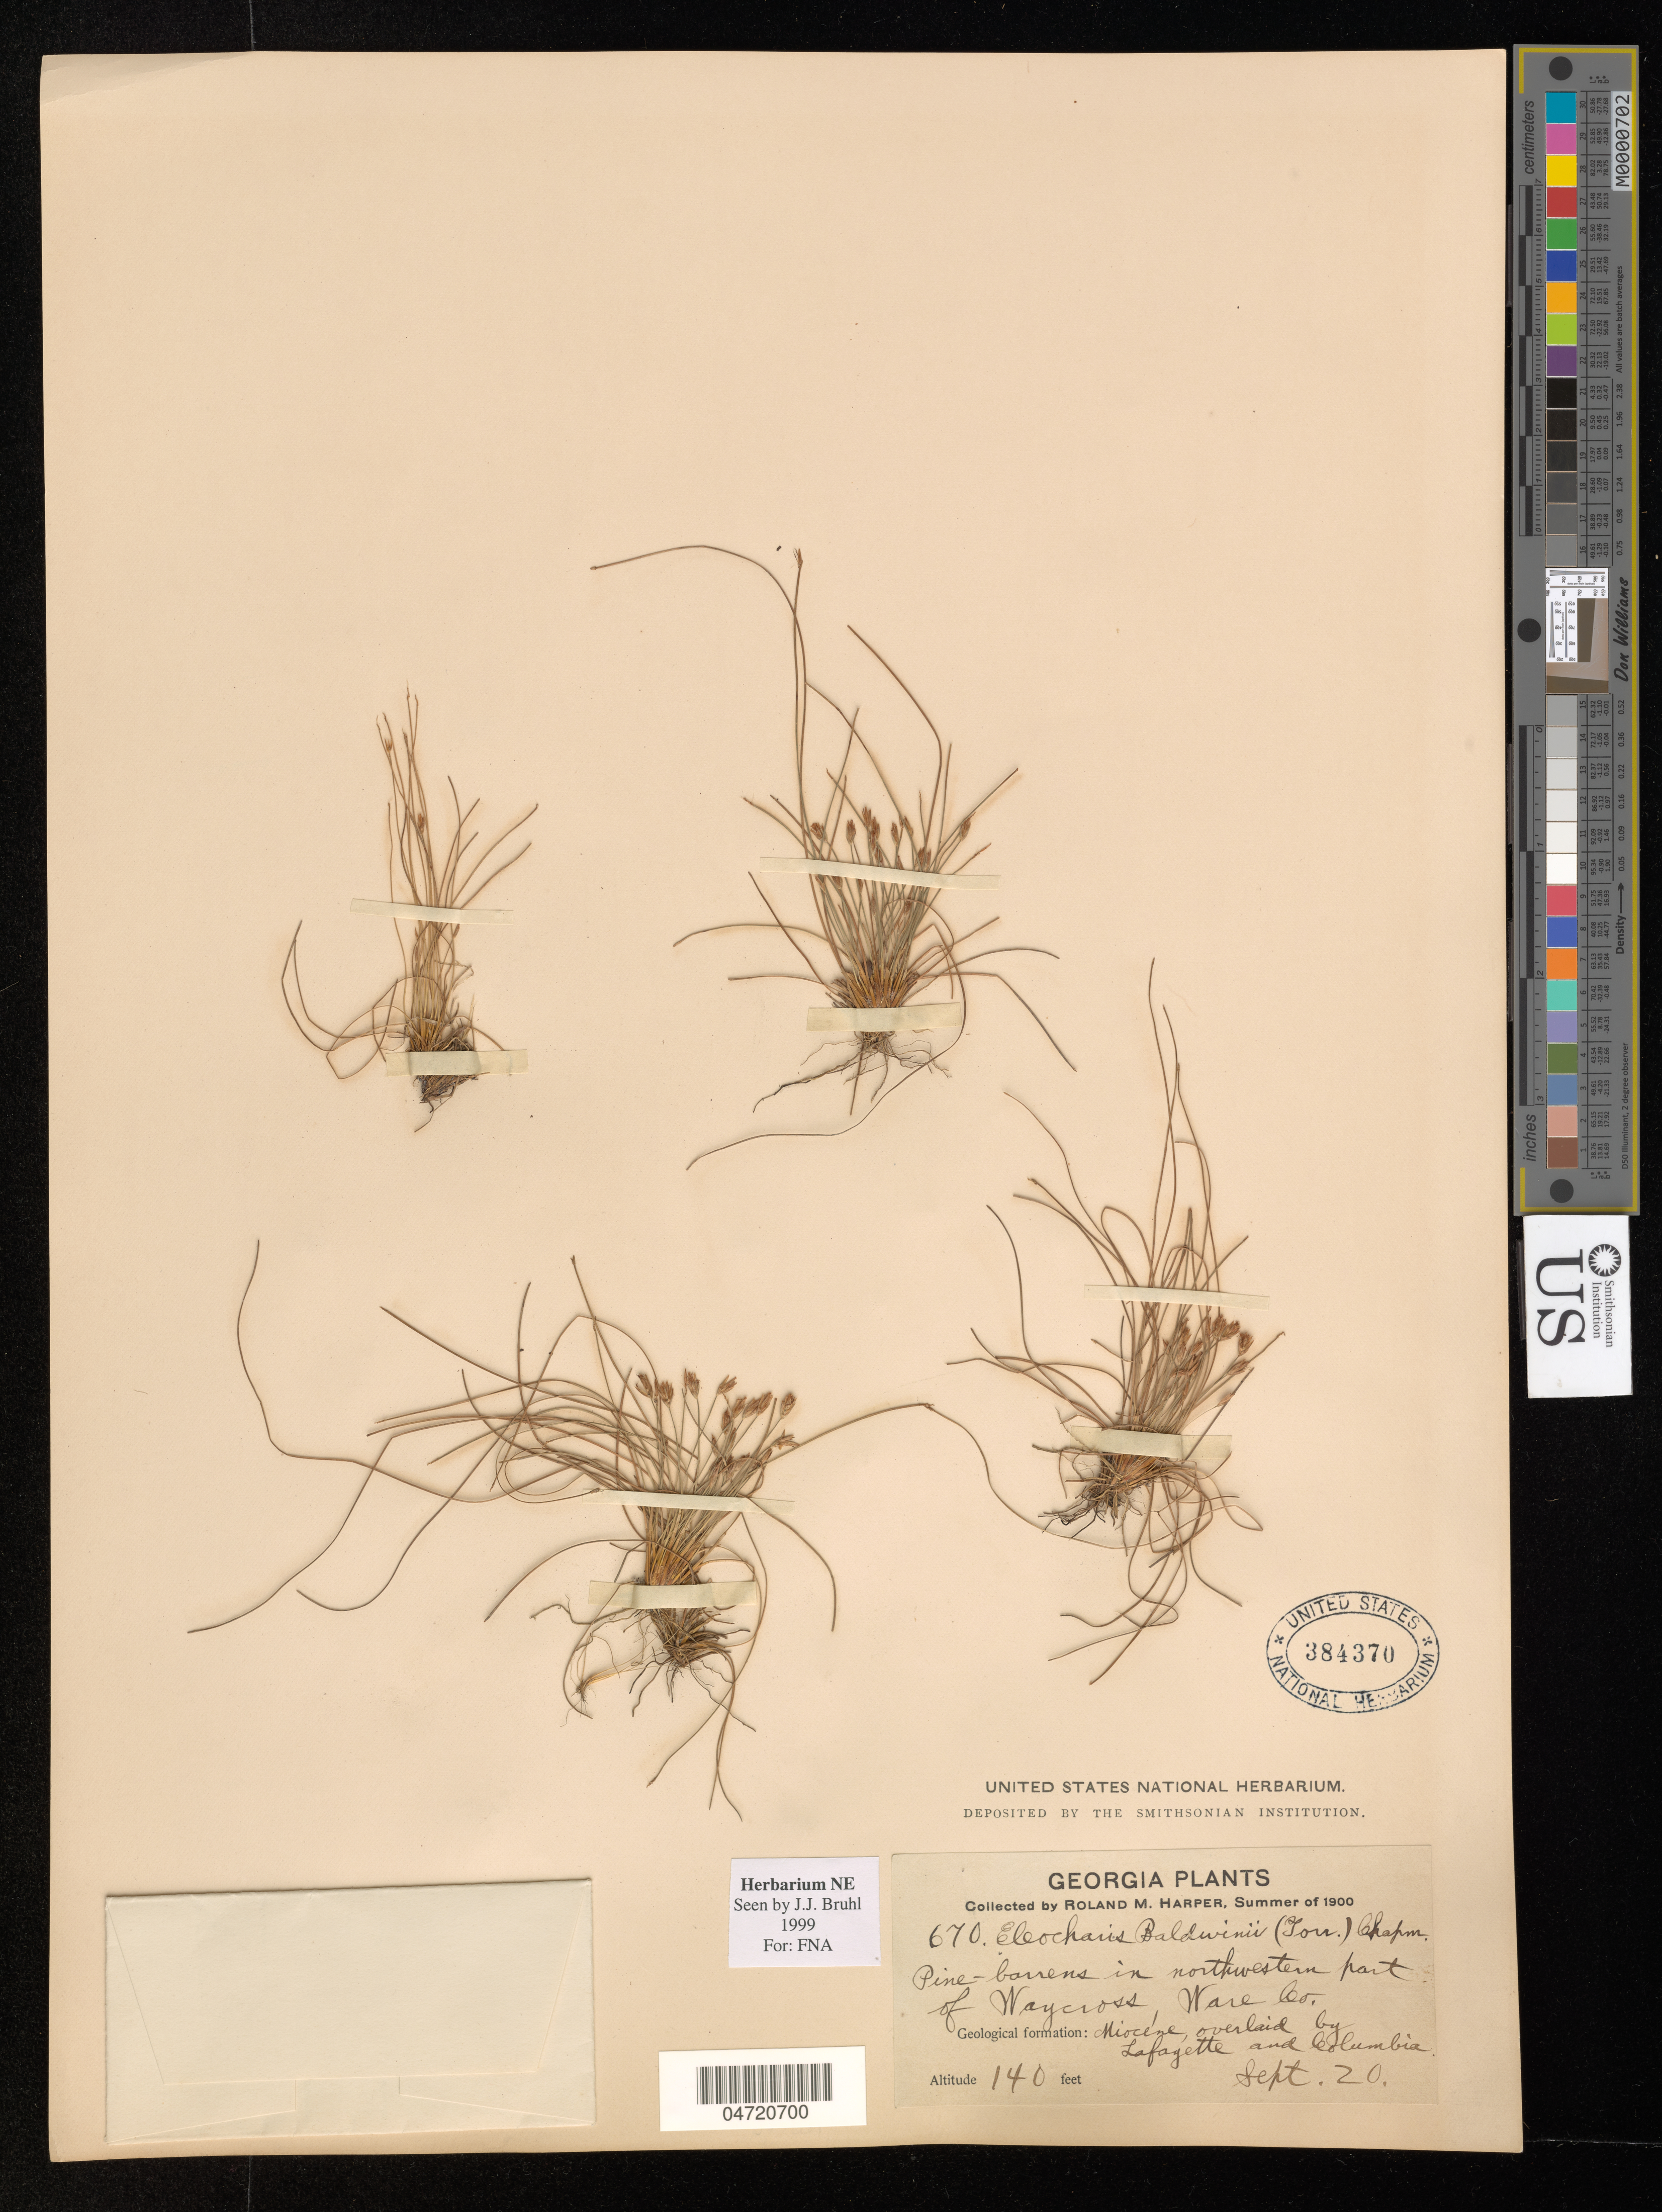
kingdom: Plantae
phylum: Tracheophyta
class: Liliopsida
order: Poales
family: Cyperaceae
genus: Eleocharis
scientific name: Eleocharis baldwinii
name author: (Torr.) Chapm.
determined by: Bruhl, J. J., (NE), University of New England (AUSTRALIA)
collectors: R. M. Harper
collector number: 670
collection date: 1900-09-20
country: United States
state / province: Georgia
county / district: Ware County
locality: NW part of Waycross.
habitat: Pine-barrens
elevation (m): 43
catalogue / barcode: US 384370